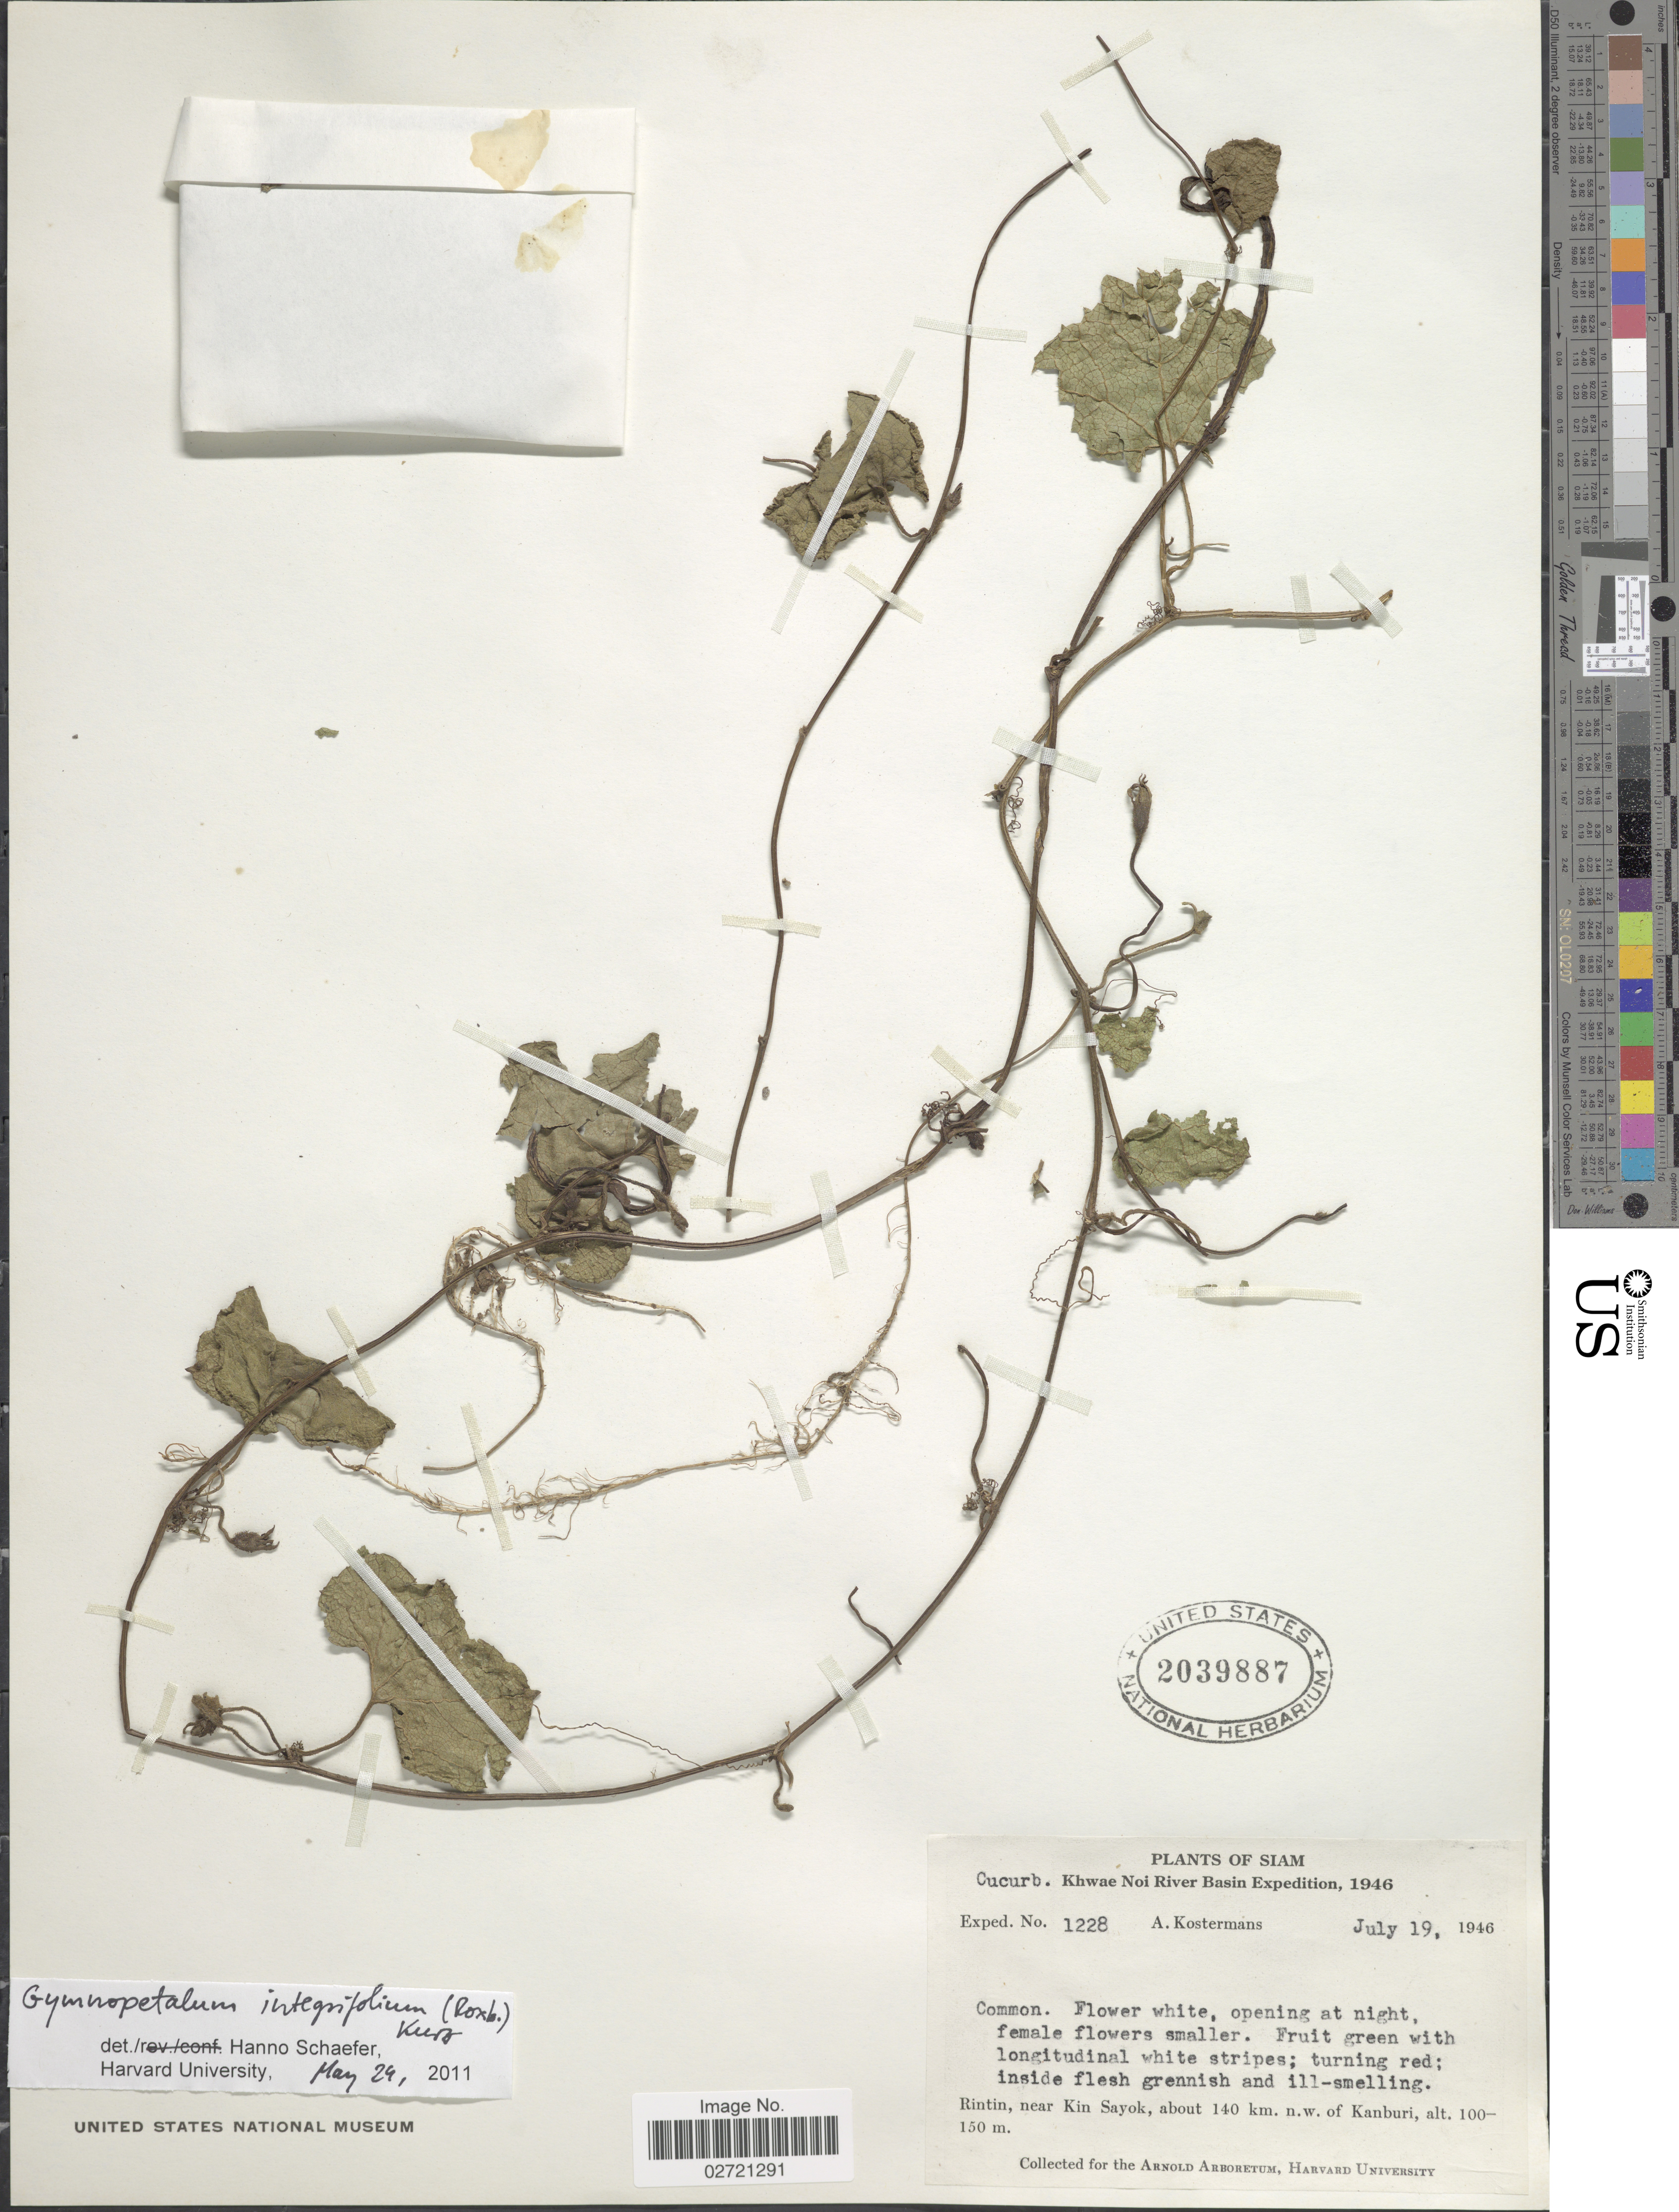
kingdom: Plantae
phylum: Tracheophyta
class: Magnoliopsida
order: Cucurbitales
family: Cucurbitaceae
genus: Trichosanthes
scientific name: Trichosanthes scabra var. scabra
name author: Lour.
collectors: A. J. G. Kostermans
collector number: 1228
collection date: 1946-07-19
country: Thailand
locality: Siam. Khwae Noi River Basin. Rintin, near Kin Sayok, about 140 km. n.w. of Kanburi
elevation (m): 100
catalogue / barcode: US 2039887